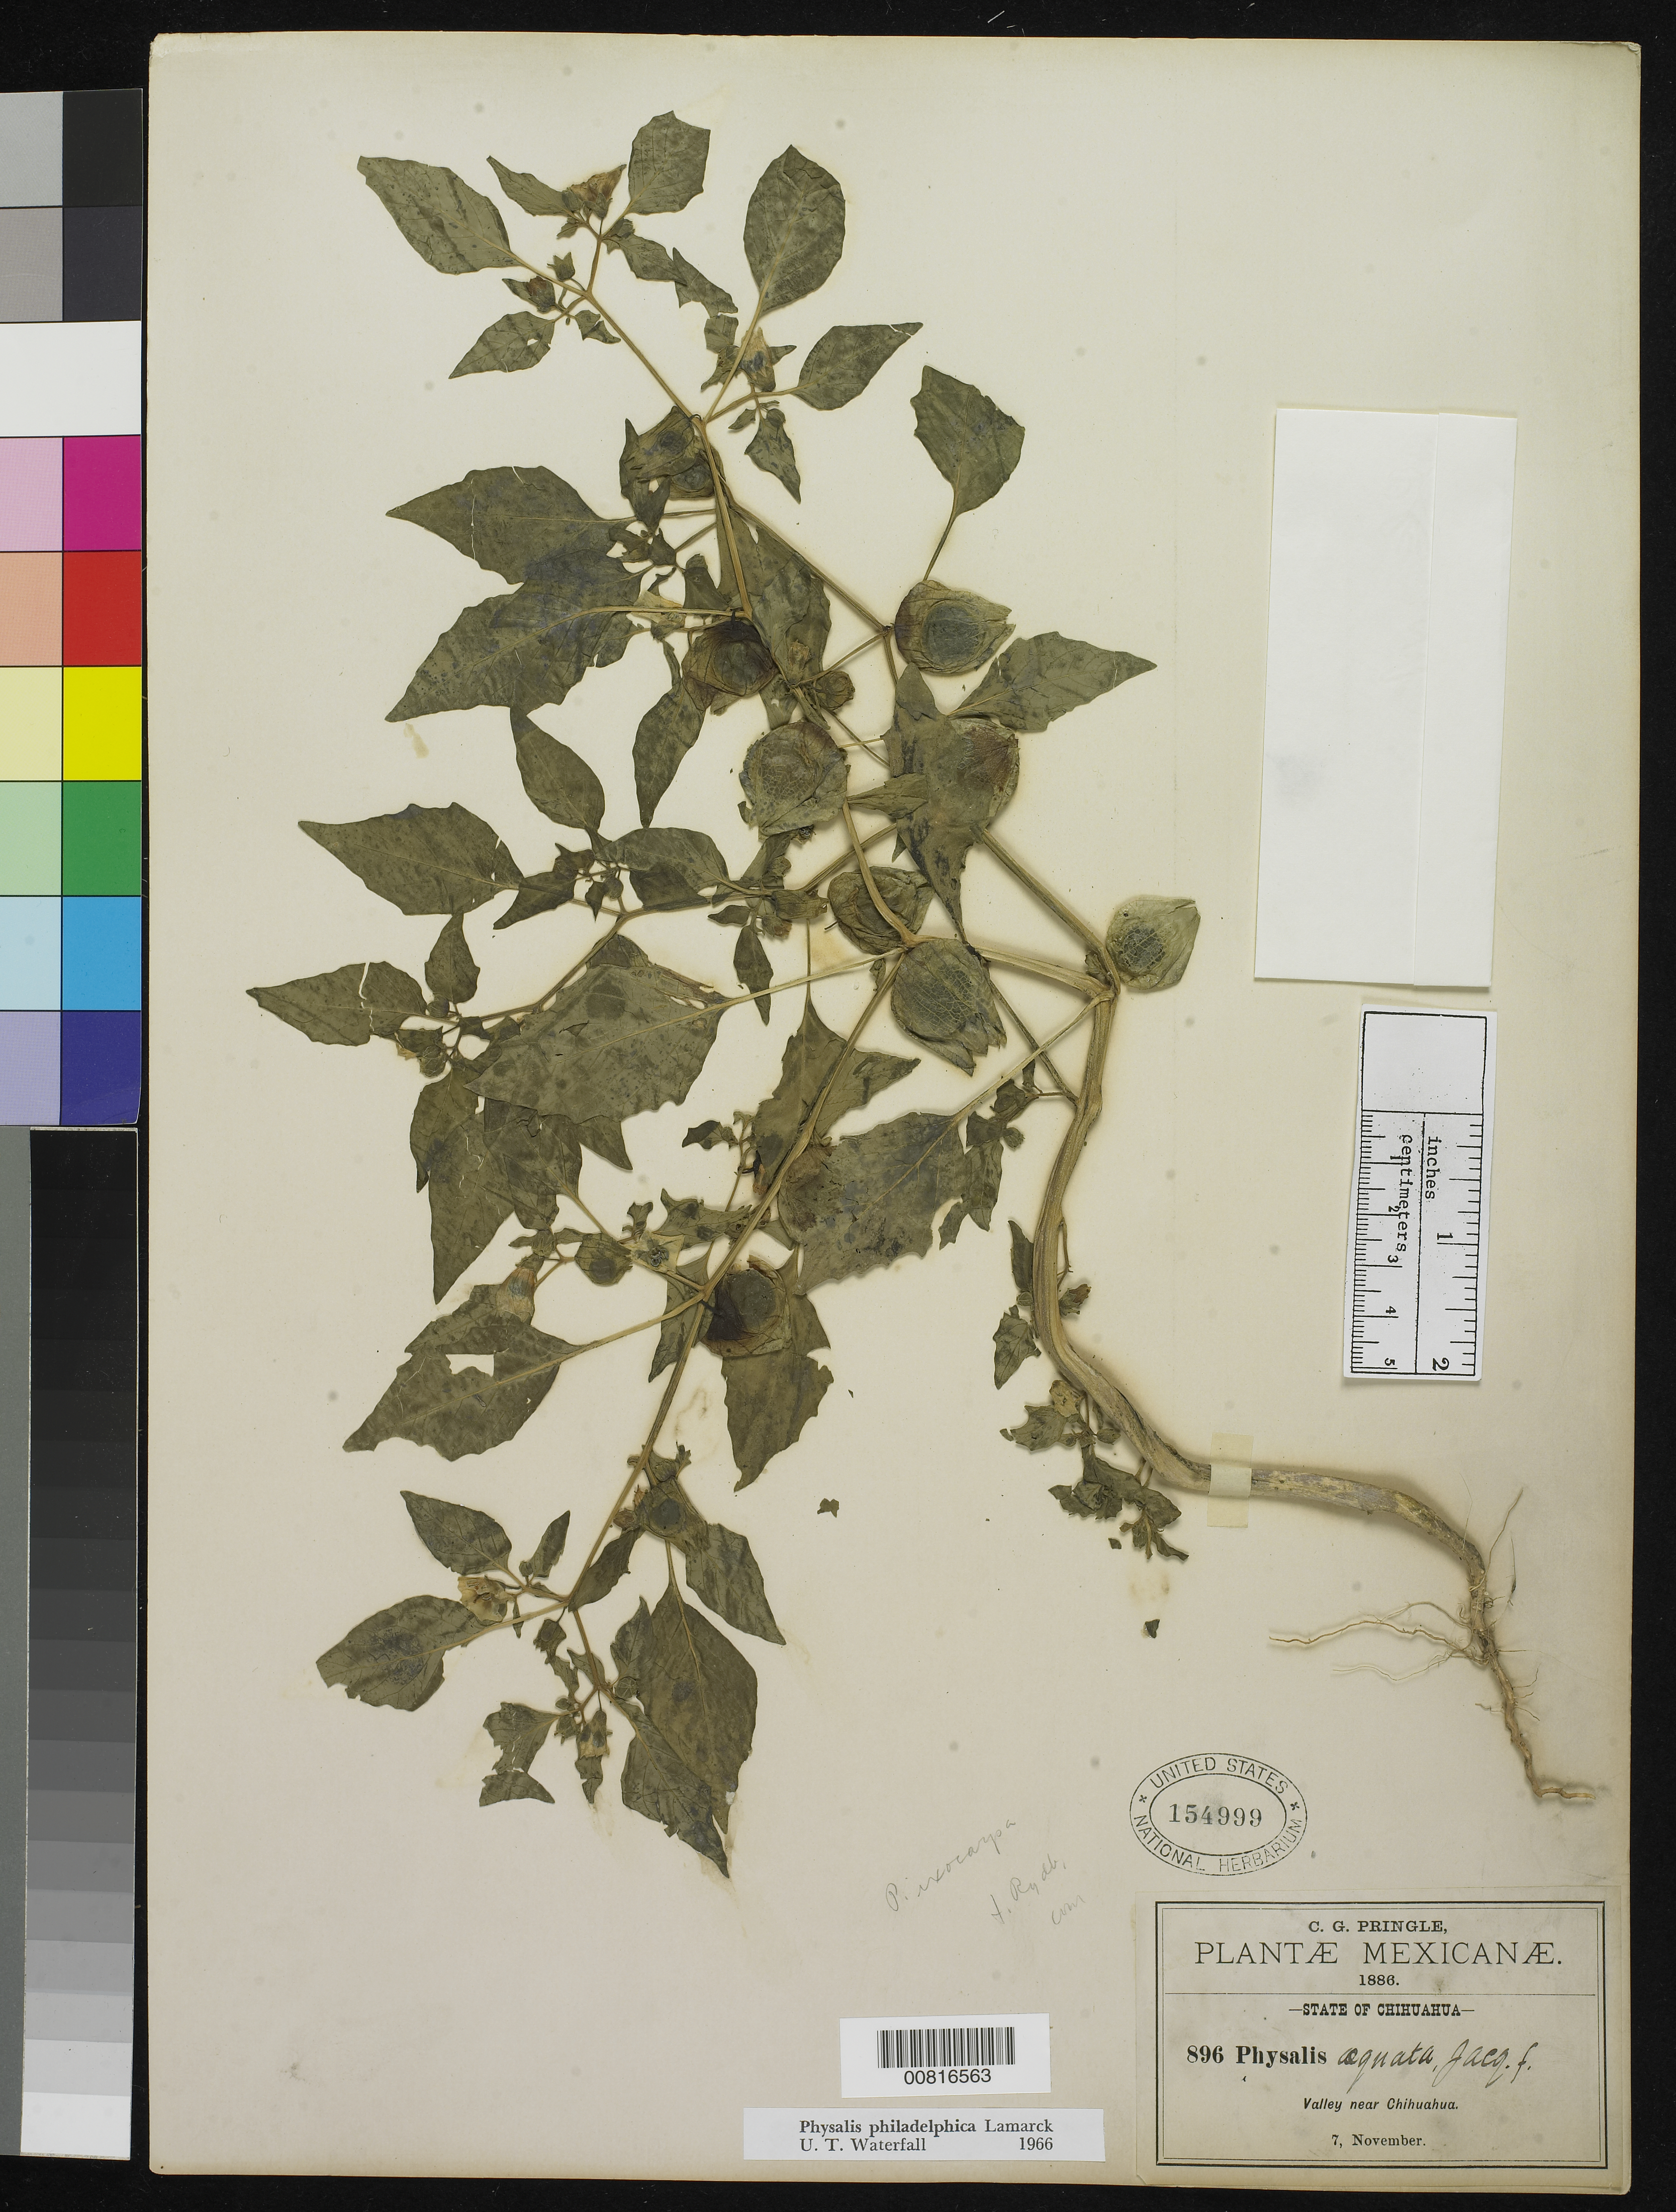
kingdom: Plantae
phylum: Tracheophyta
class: Magnoliopsida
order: Solanales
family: Solanaceae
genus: Physalis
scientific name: Physalis philadelphica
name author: Lam.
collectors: C. G. Pringle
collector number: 896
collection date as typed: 07 Nov 1886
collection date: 1886-11-07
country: Mexico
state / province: Chihuahua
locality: Valley near Chihuahua, State of Chihuahua.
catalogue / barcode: US 154999